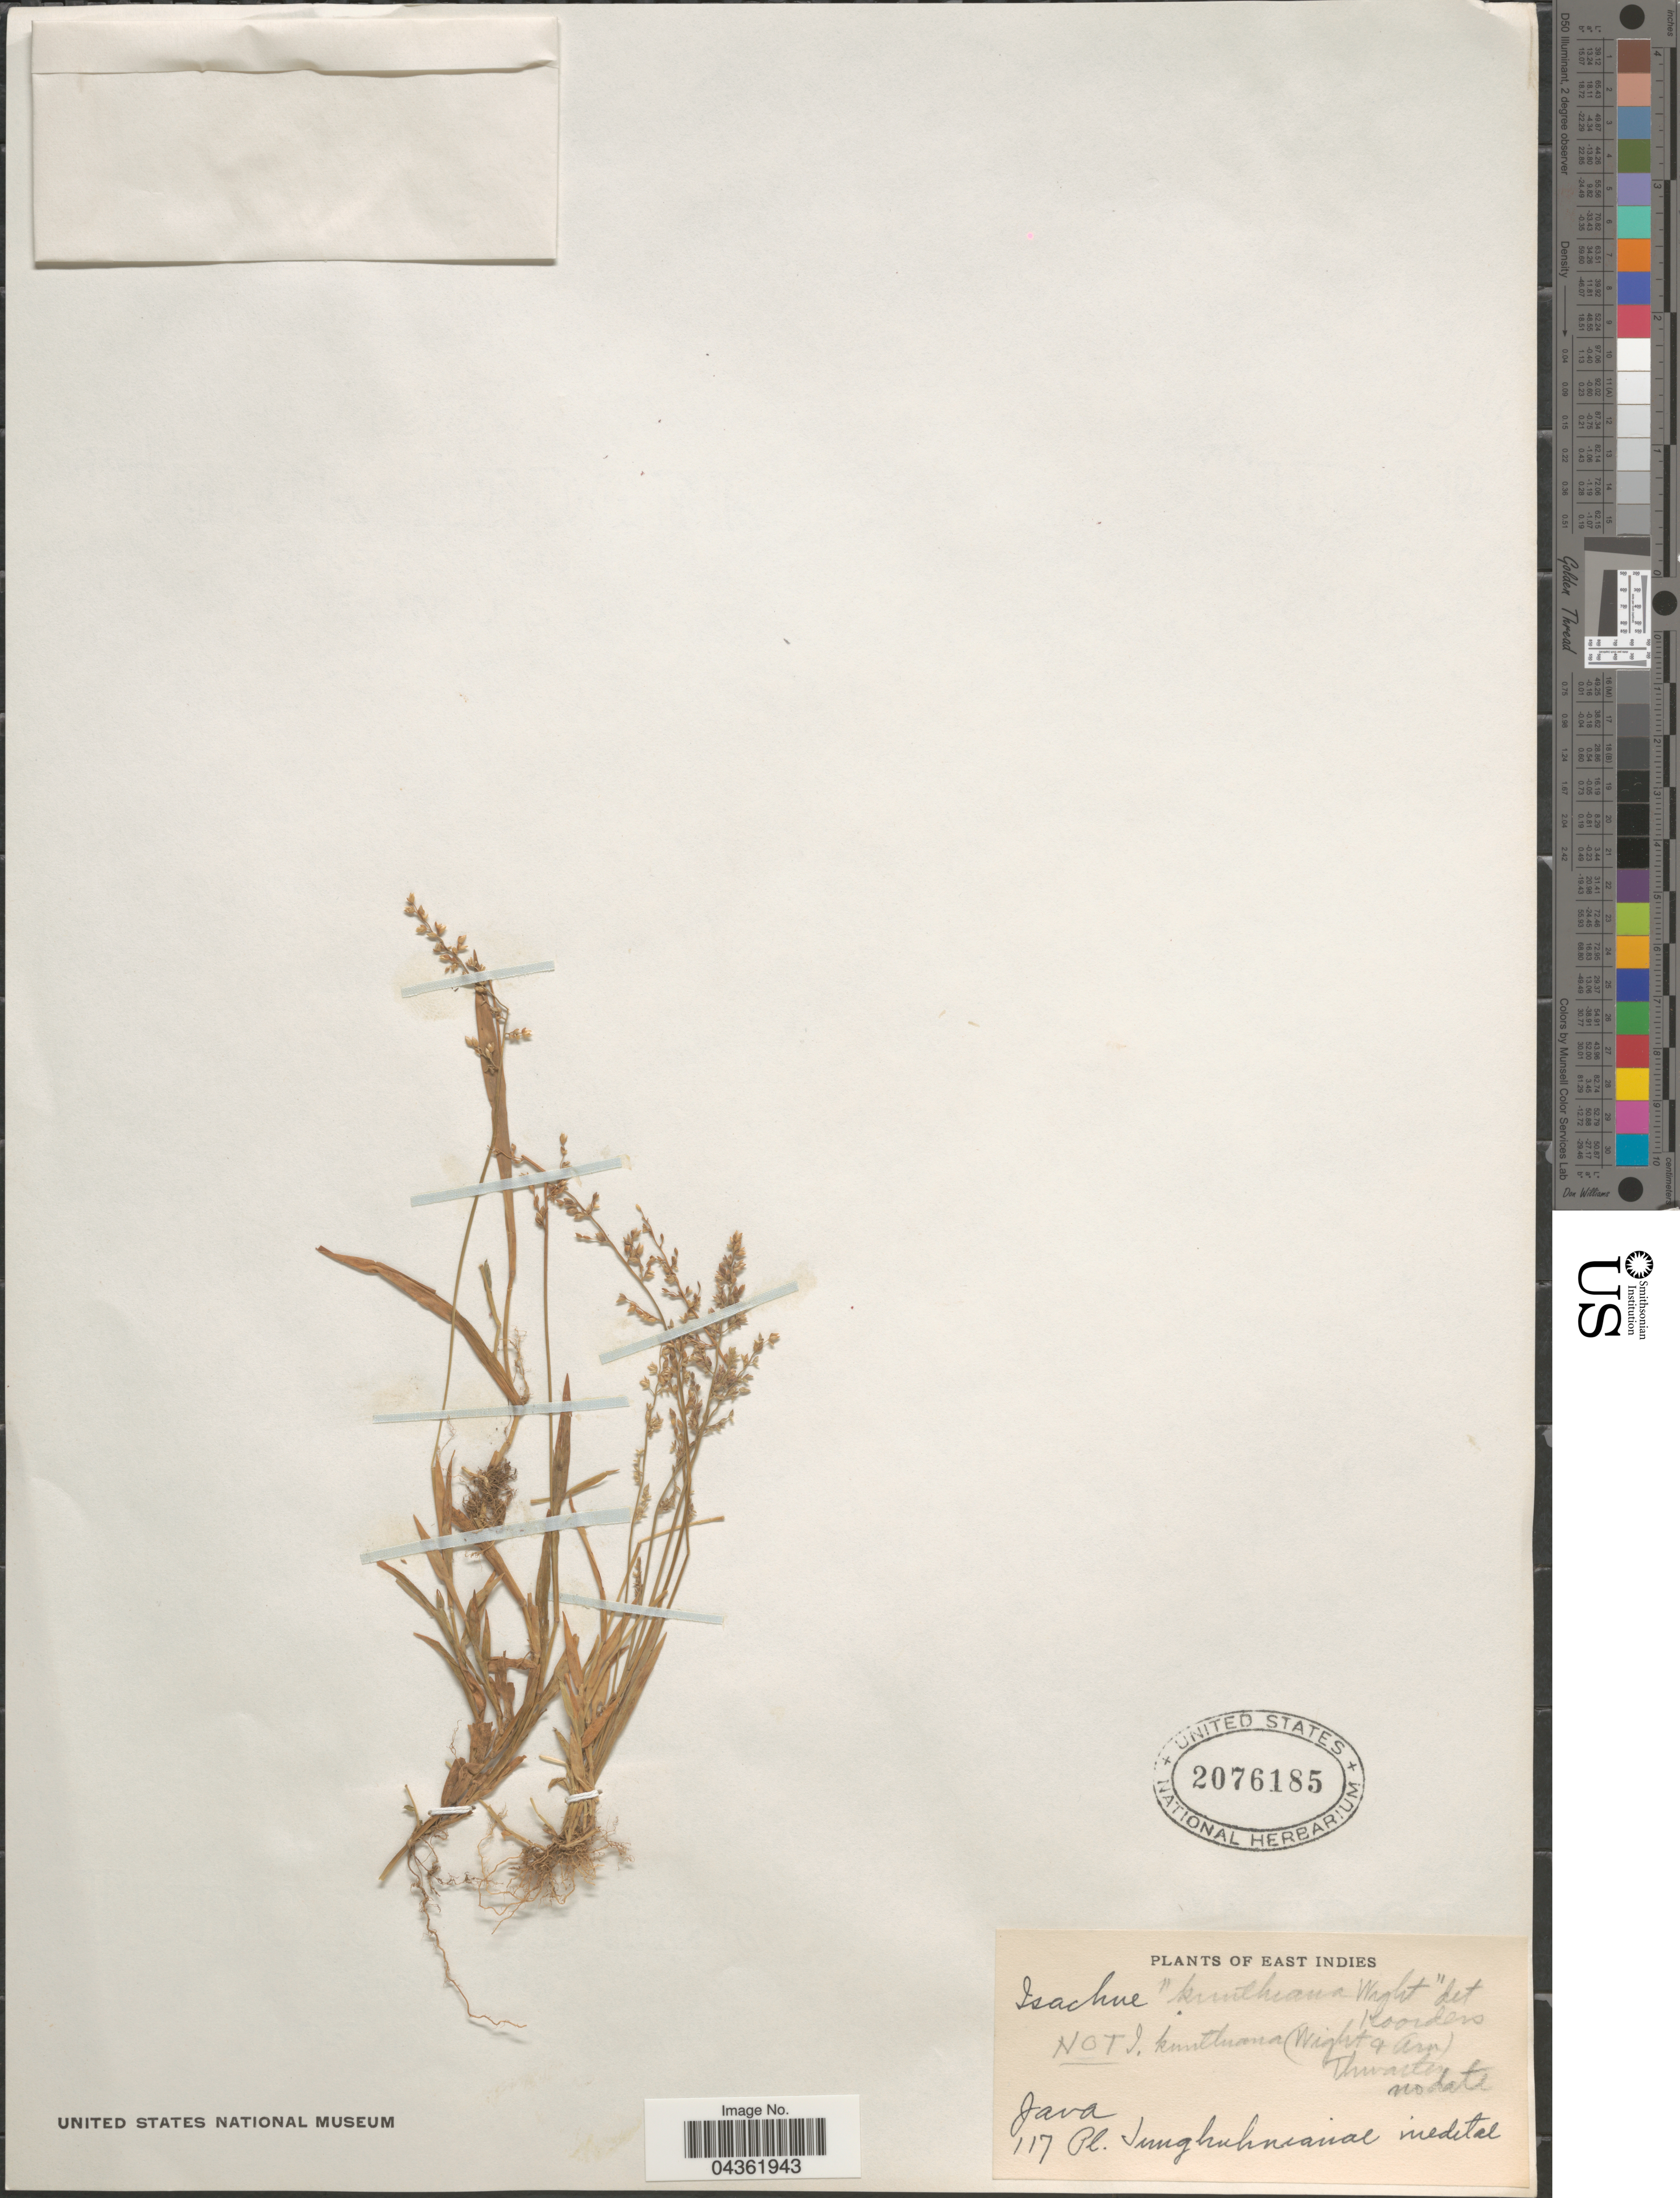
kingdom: Plantae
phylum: Tracheophyta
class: Liliopsida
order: Poales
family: Poaceae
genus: Isachne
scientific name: Isachne globosa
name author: (Thunb.) Kuntze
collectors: Junghuhn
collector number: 117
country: Indonesia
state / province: Java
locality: East Indies. Pl. Junghuhniana inedital.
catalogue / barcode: US 2076185